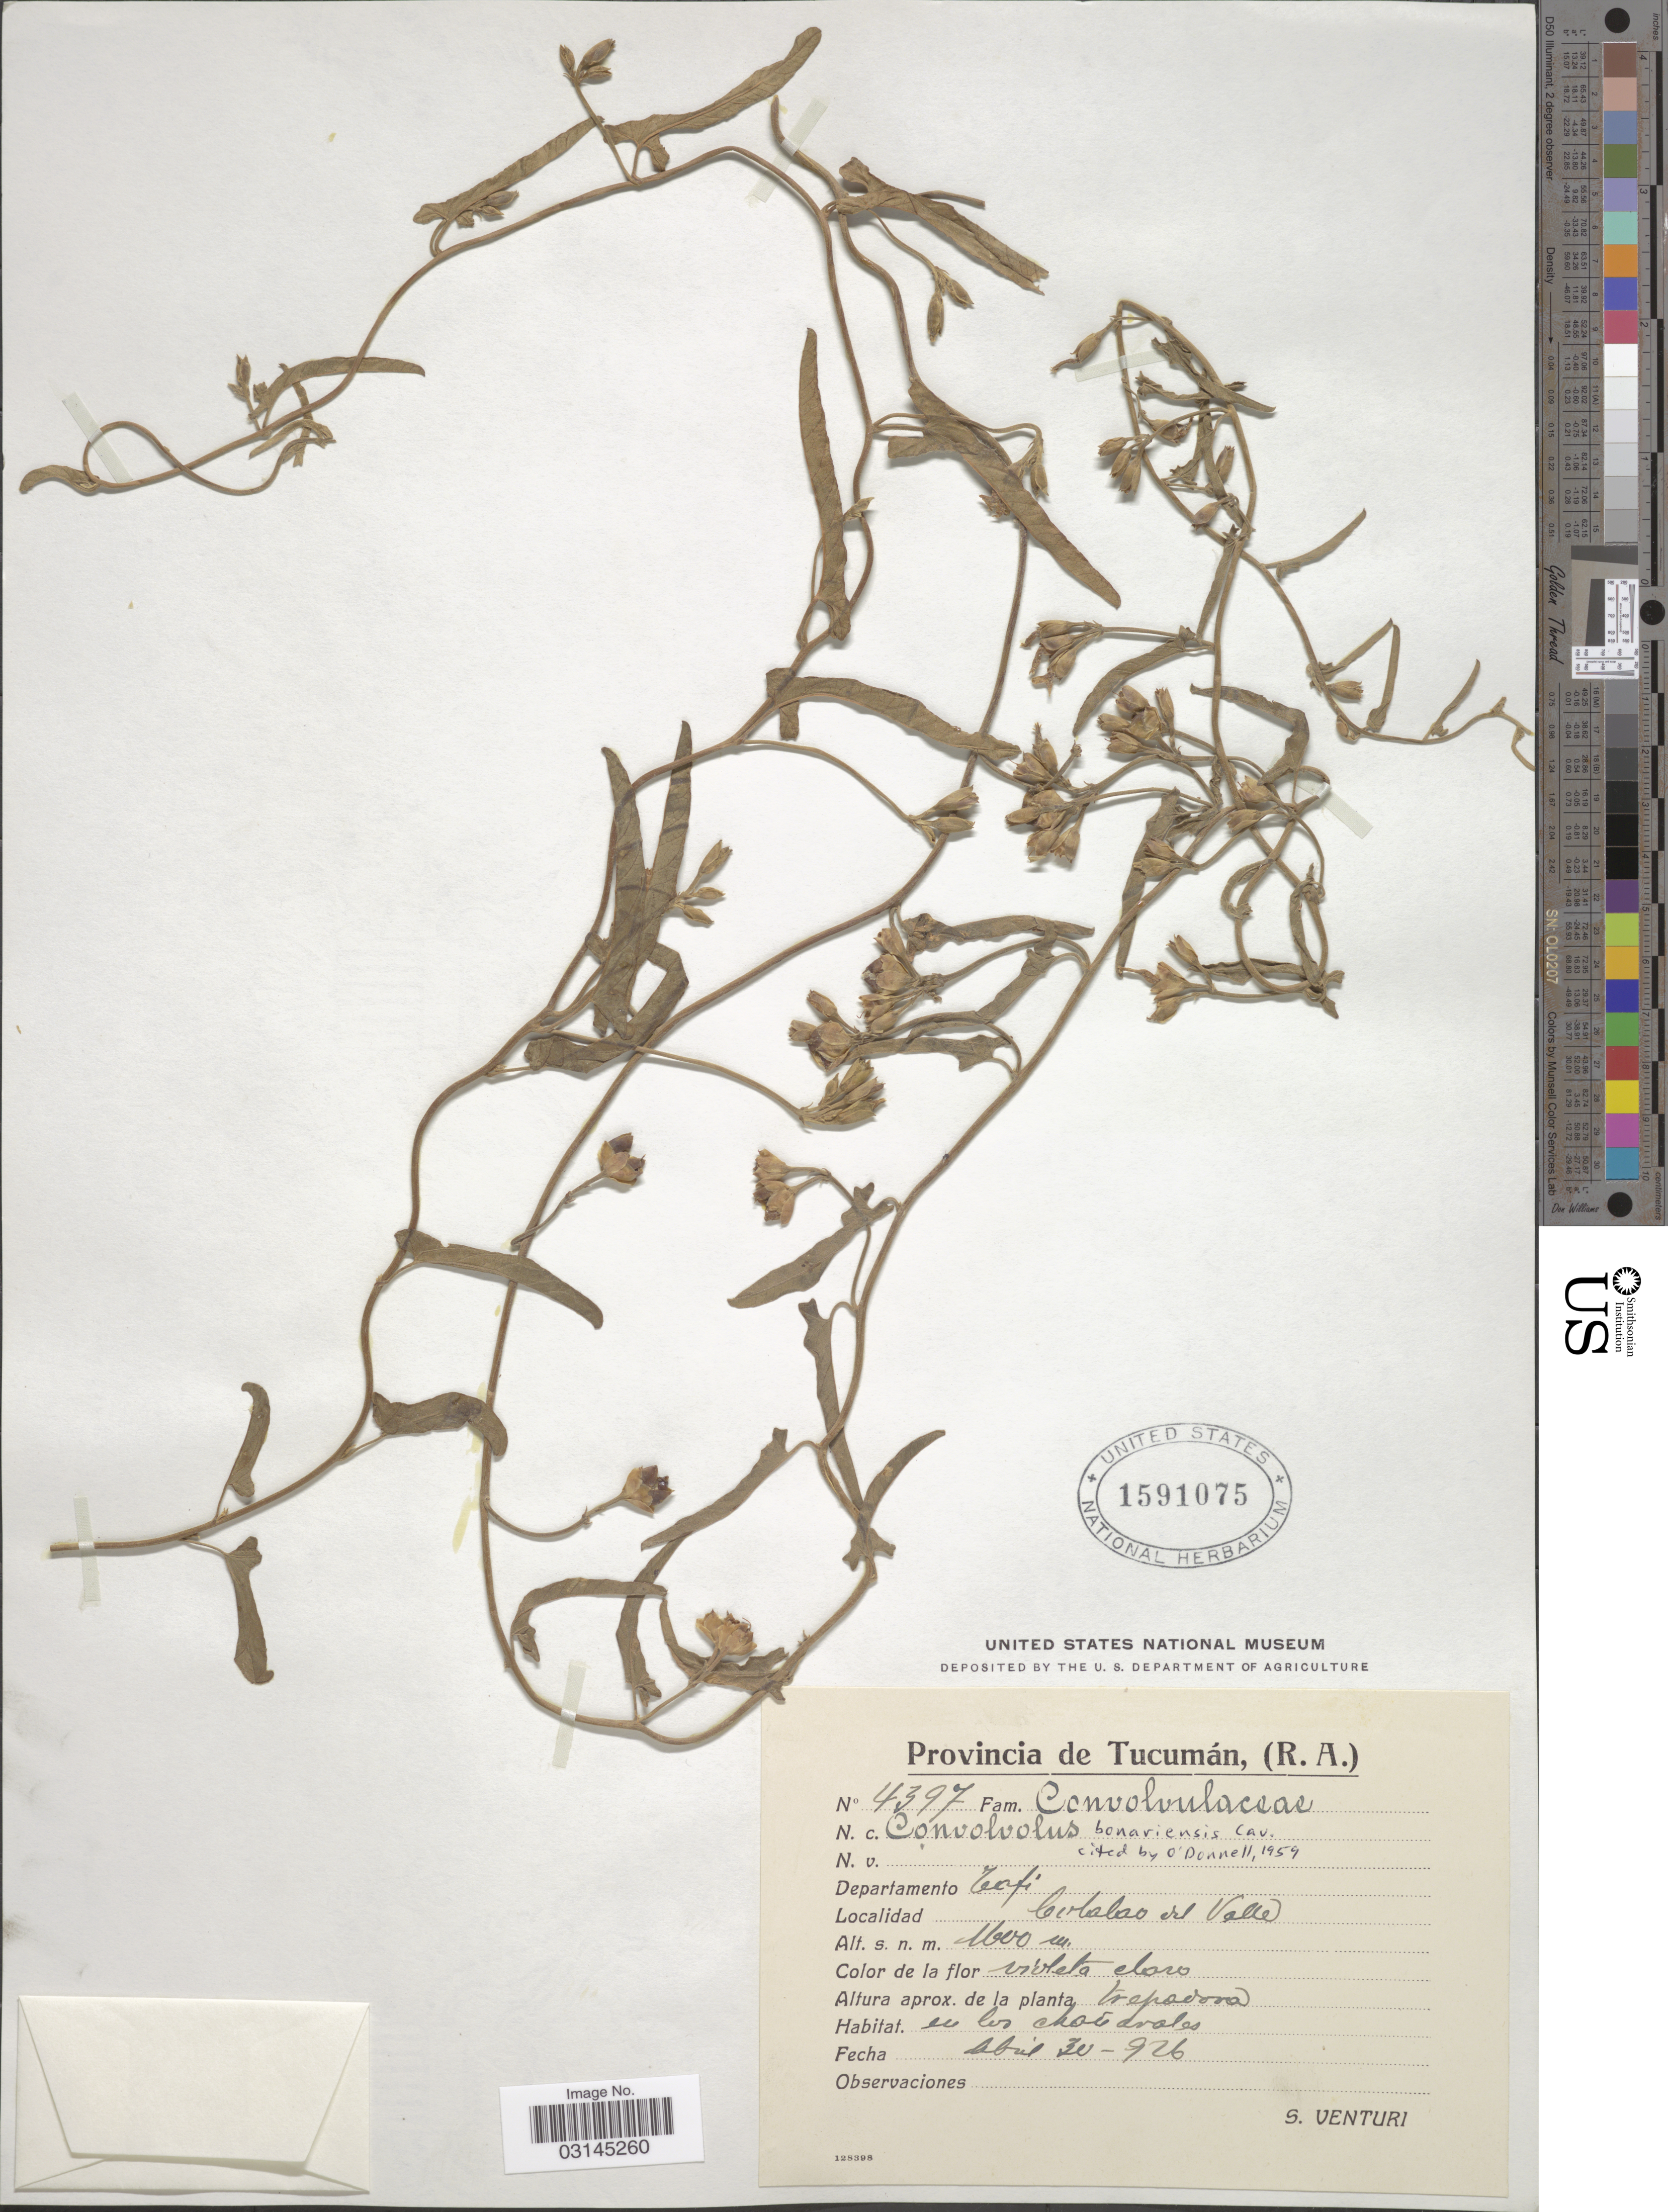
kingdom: Plantae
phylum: Tracheophyta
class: Magnoliopsida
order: Solanales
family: Convolvulaceae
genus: Convolvulus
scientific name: Convolvulus bonariensis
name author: Cav.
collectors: S. Venturi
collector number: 4397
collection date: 1926-04-30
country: Argentina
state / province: Tucuman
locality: Departamento Tafi, Colalao del Valle.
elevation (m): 1600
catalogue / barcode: US 1591075